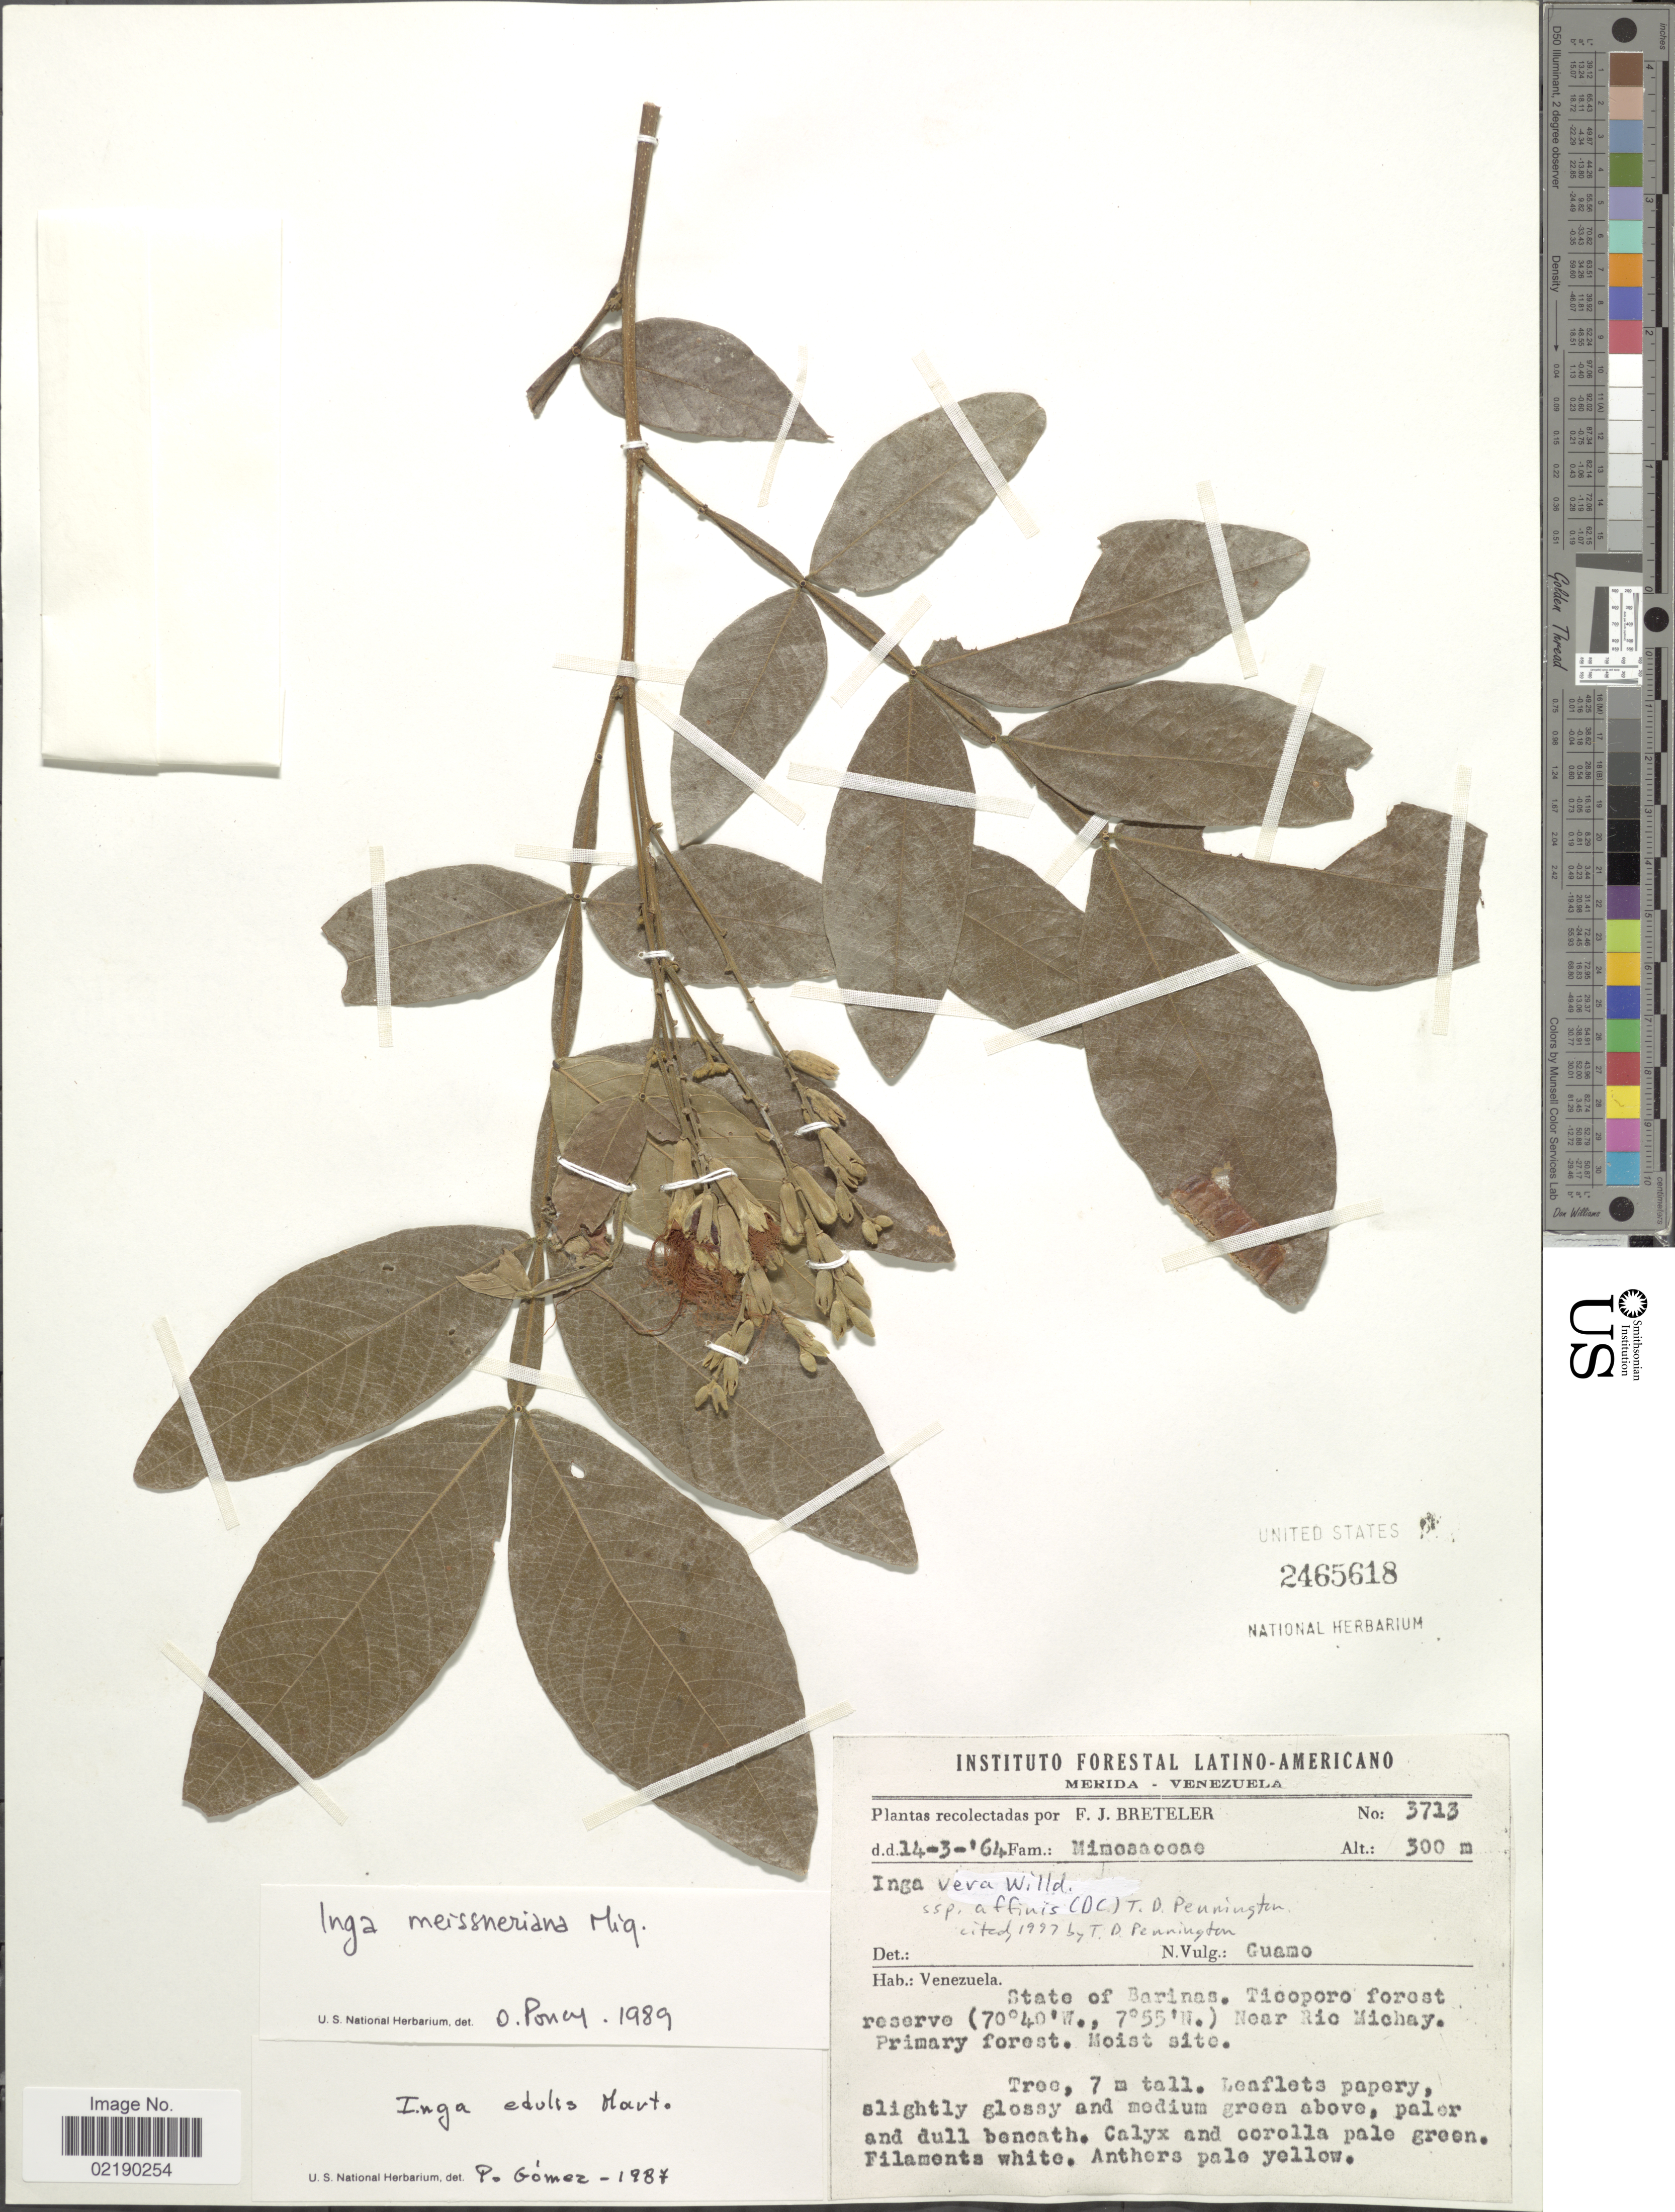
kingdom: Plantae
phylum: Tracheophyta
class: Magnoliopsida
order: Fabales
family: Fabaceae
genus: Inga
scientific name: Inga vera subsp. affinis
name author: (DC.) T.D. Penn.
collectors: F. J. Breteler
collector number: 3713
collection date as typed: Transcribed d/m/y: 14/3/64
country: Venezuela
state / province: Barinas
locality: Ticoporo forest reserve. Near Rio Michay.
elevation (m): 300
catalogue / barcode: US 2465618